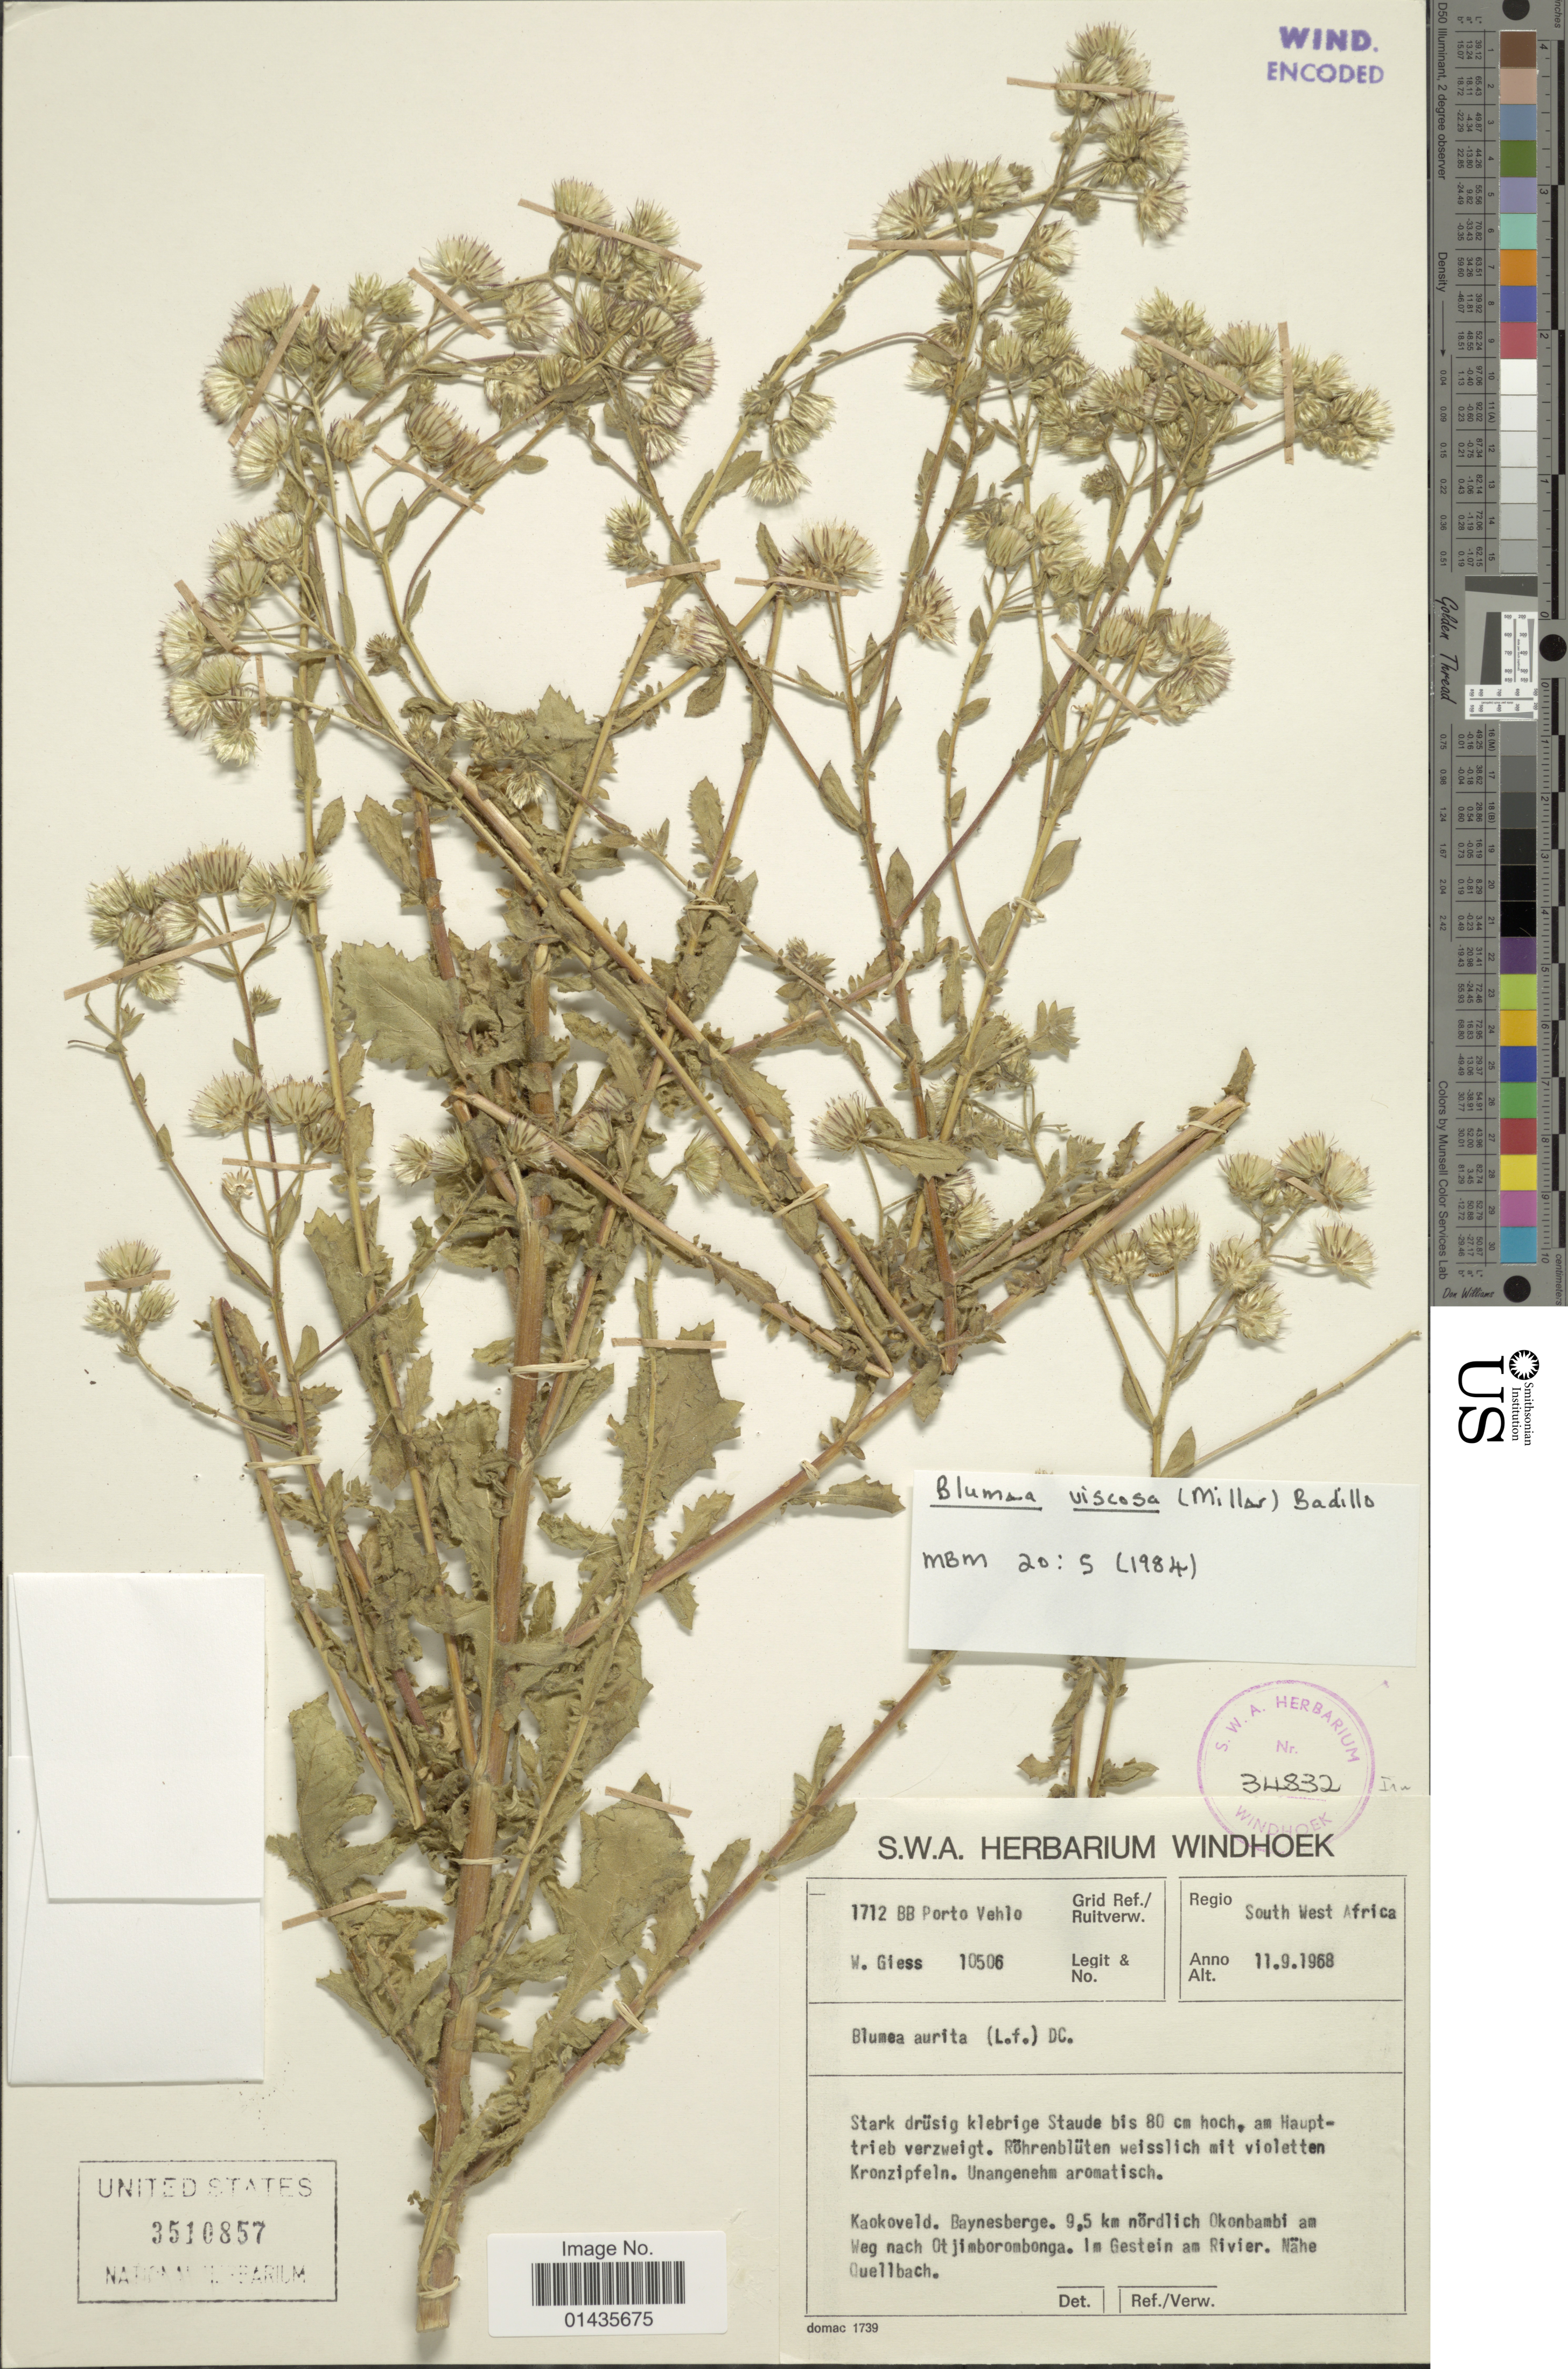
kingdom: Plantae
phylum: Tracheophyta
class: Magnoliopsida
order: Asterales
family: Asteraceae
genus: Blumea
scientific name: Blumea viscosa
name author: (Mill.) V.M. Badillo ex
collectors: W. Giess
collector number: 10506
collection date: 1968-09-11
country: Namibia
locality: South West Africa, Kaokoveld, Baynesberge, 9.5 km nordlich Okonbambi a, Weg nach Otjimborombonga, im Gestein am Rivier, Nahe Quellbach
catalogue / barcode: US 3510857